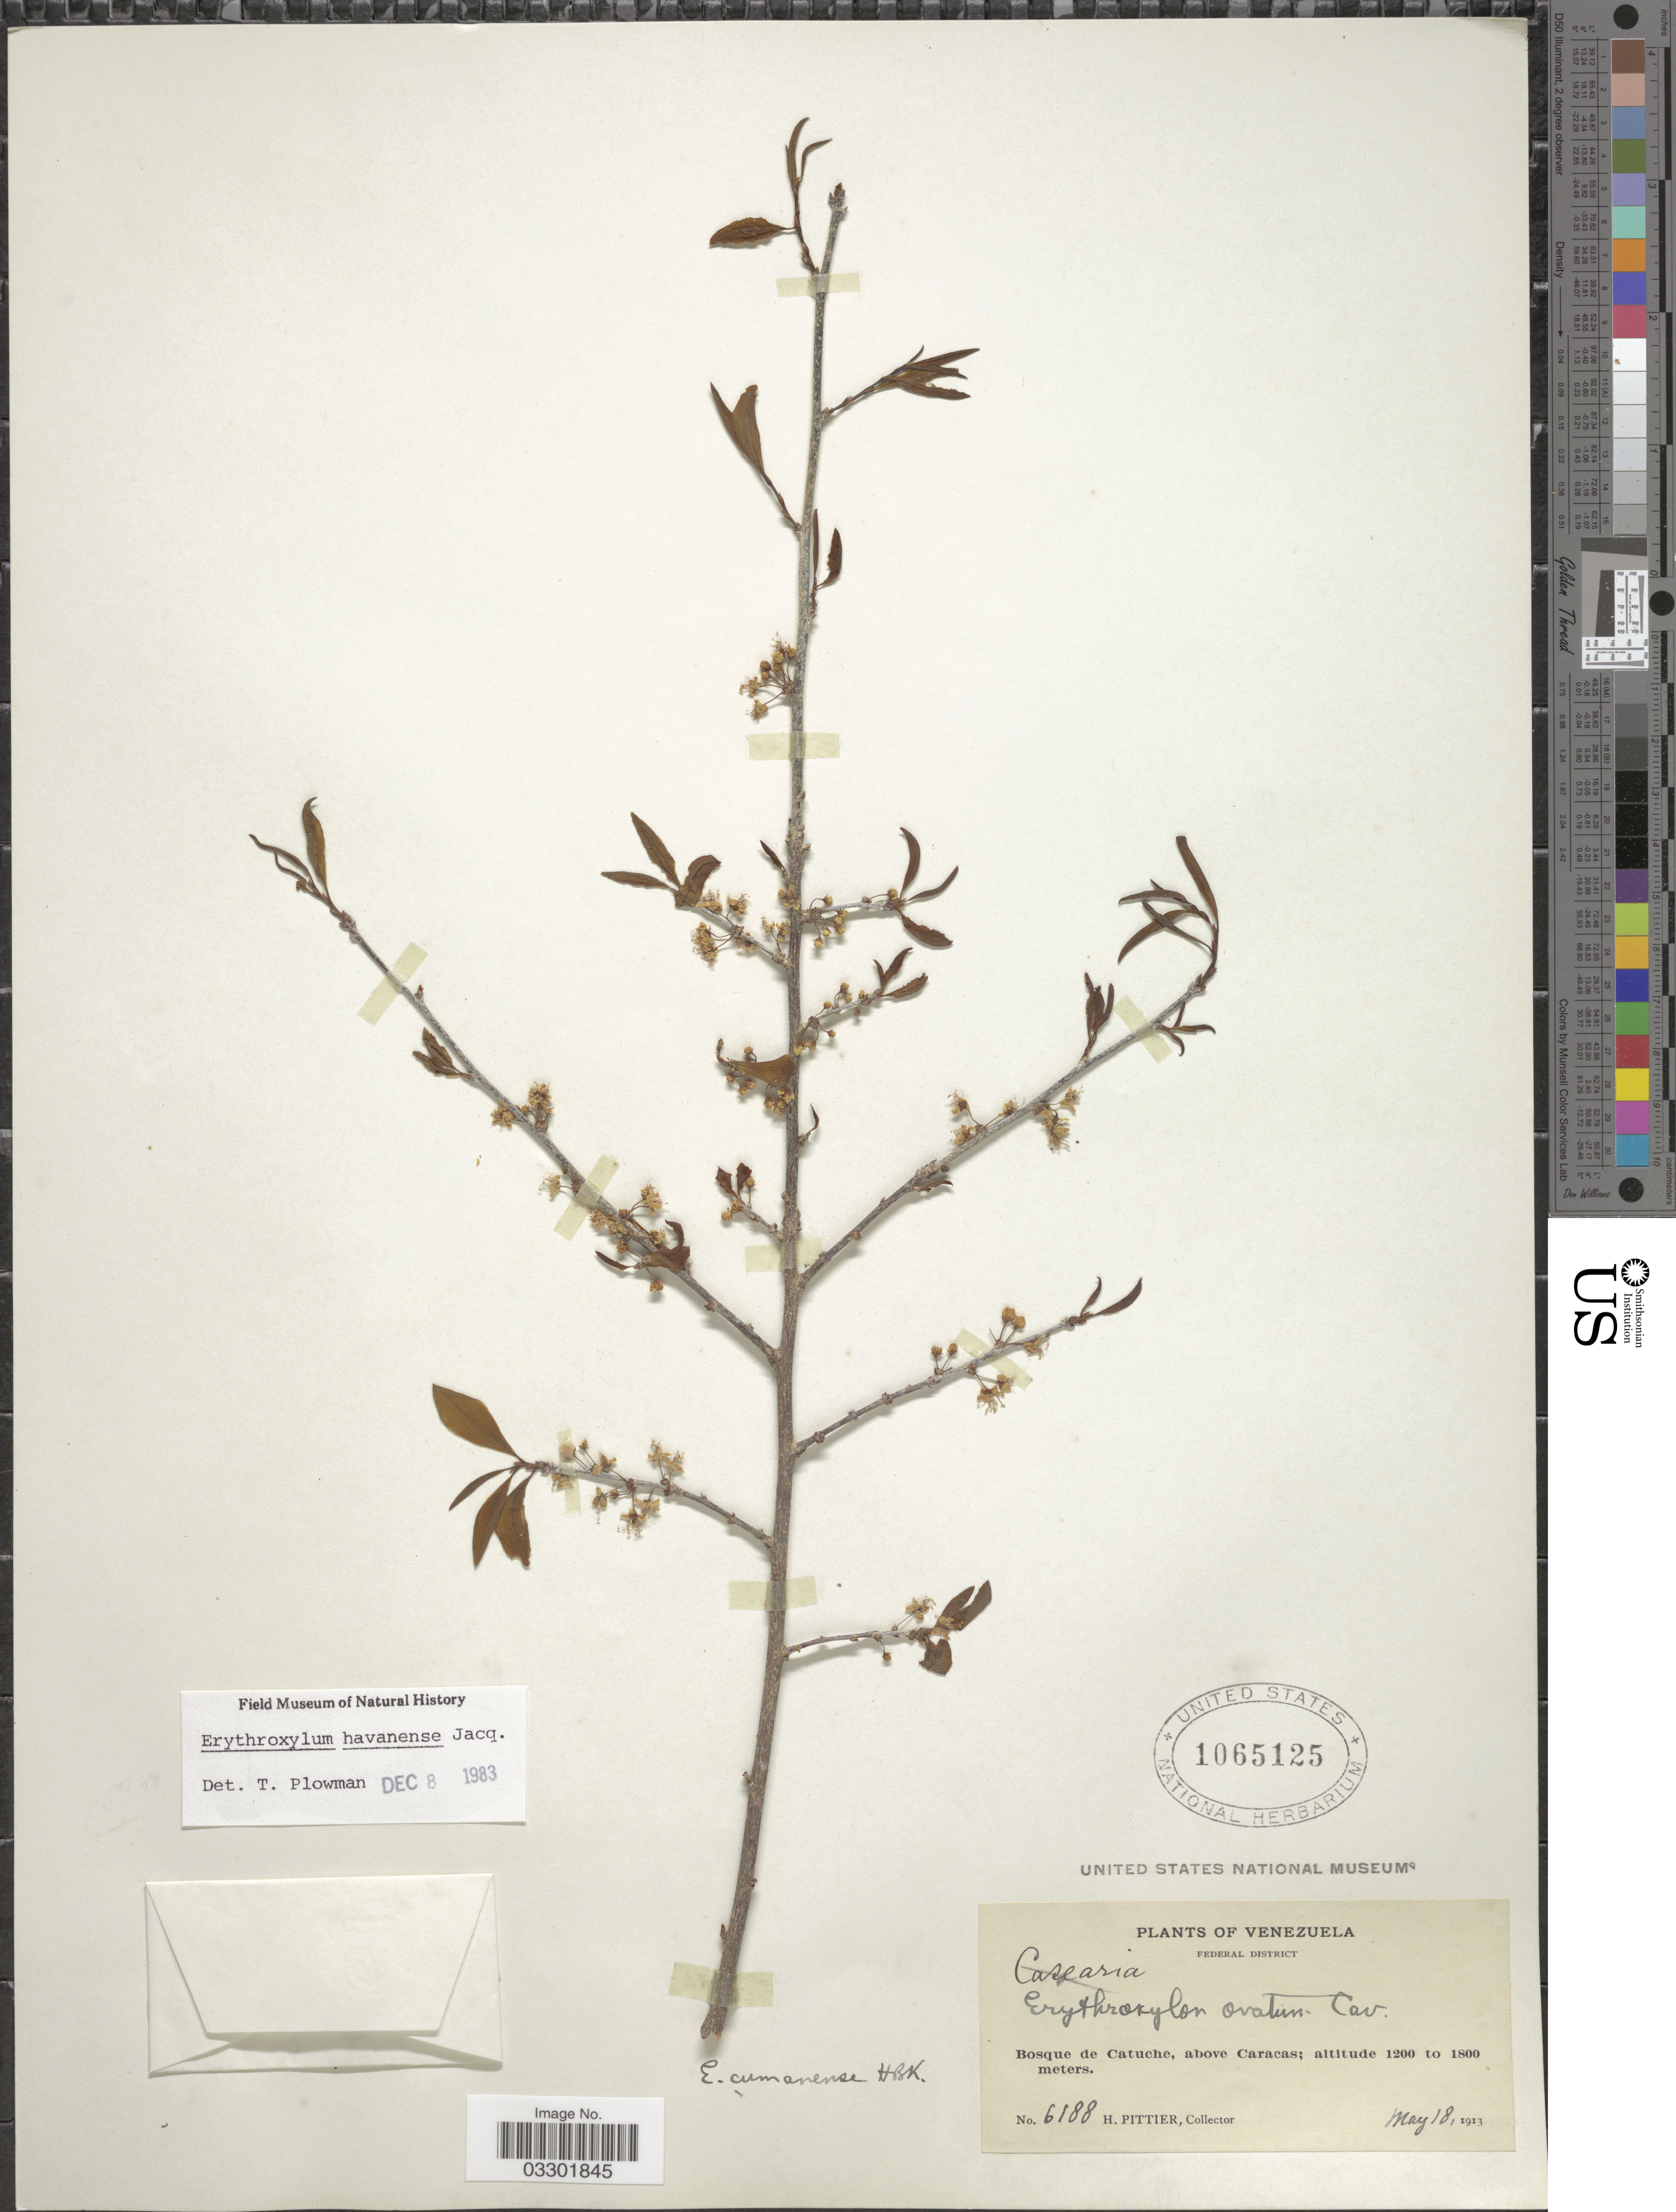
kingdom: Plantae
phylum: Tracheophyta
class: Magnoliopsida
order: Malpighiales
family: Erythroxylaceae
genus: Erythroxylum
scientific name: Erythroxylum havanense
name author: Jacq.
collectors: H. F. Pittier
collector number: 6188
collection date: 1913-05-18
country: Venezuela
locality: Federal District. Bosque de Catuche, above Caracas.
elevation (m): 1200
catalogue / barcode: US 1065125